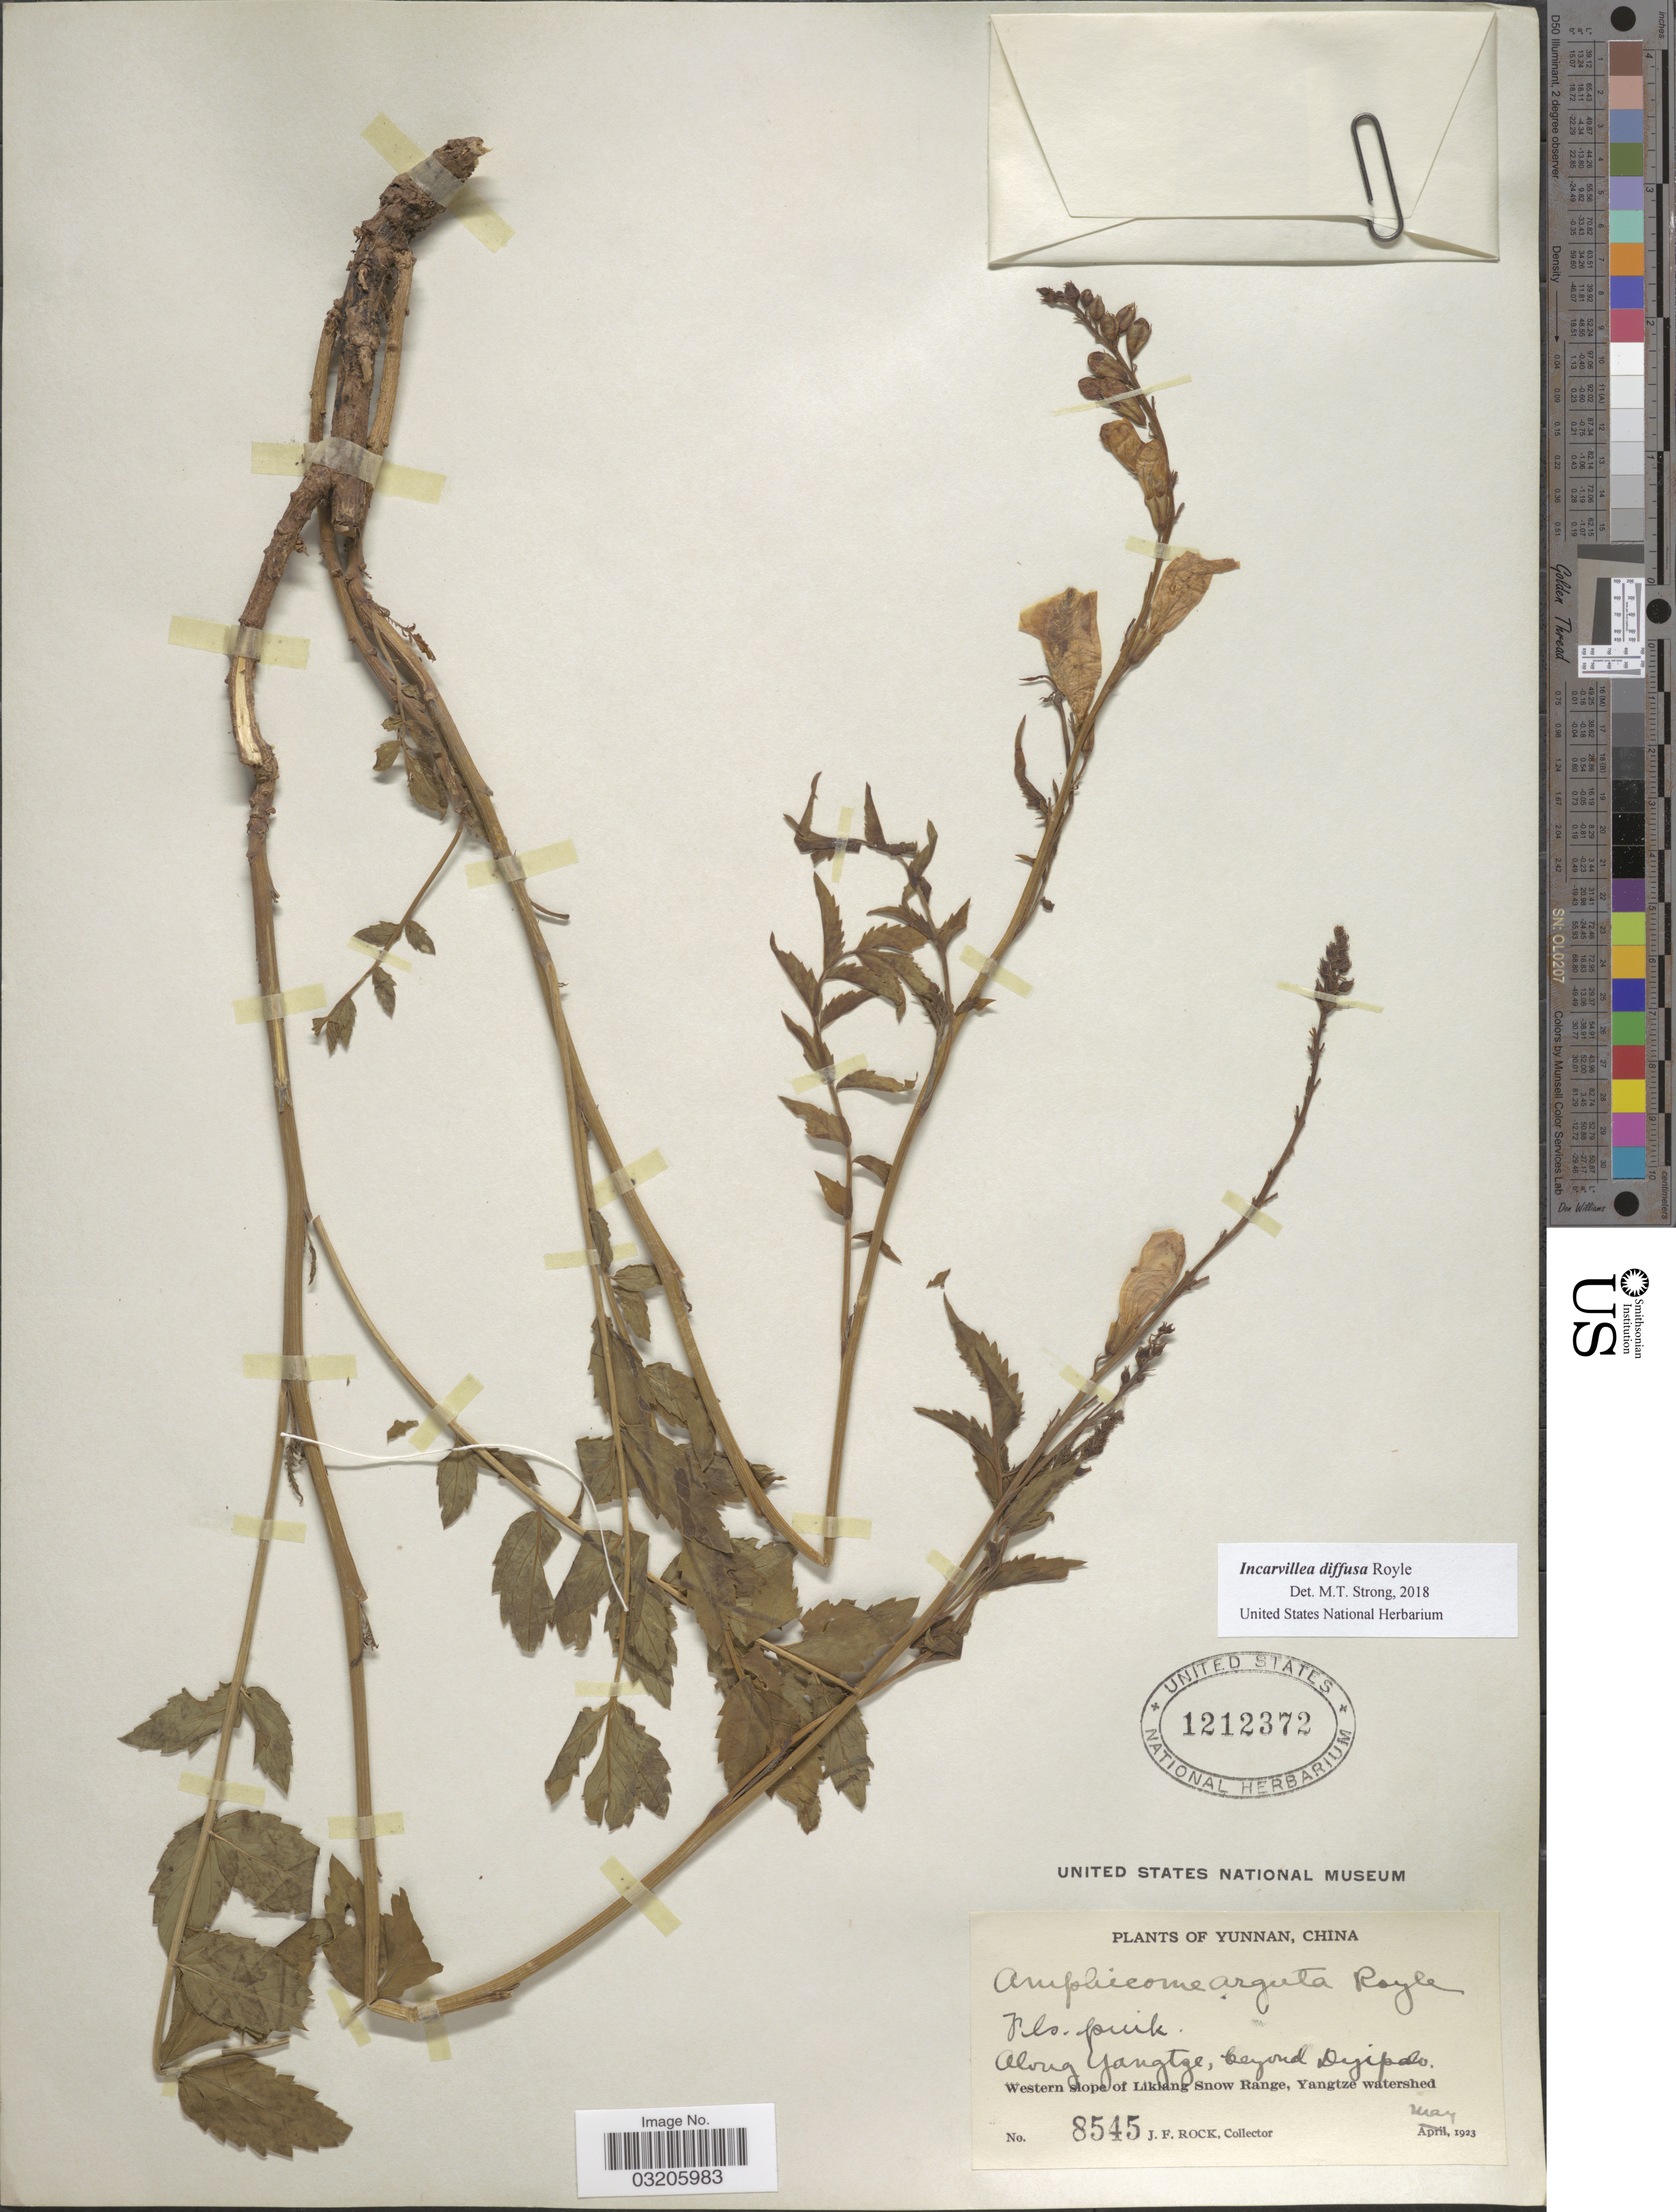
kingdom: Plantae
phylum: Tracheophyta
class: Magnoliopsida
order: Lamiales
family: Bignoniaceae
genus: Incarvillea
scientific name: Incarvillea diffusa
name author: Royle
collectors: J. Rock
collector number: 8545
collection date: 1923-05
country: China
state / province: Yunnan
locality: Along Yangtze, beyond Dyipalo. Western slope of Likiang Snow Range. Yangtze watershed.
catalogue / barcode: US 1212372